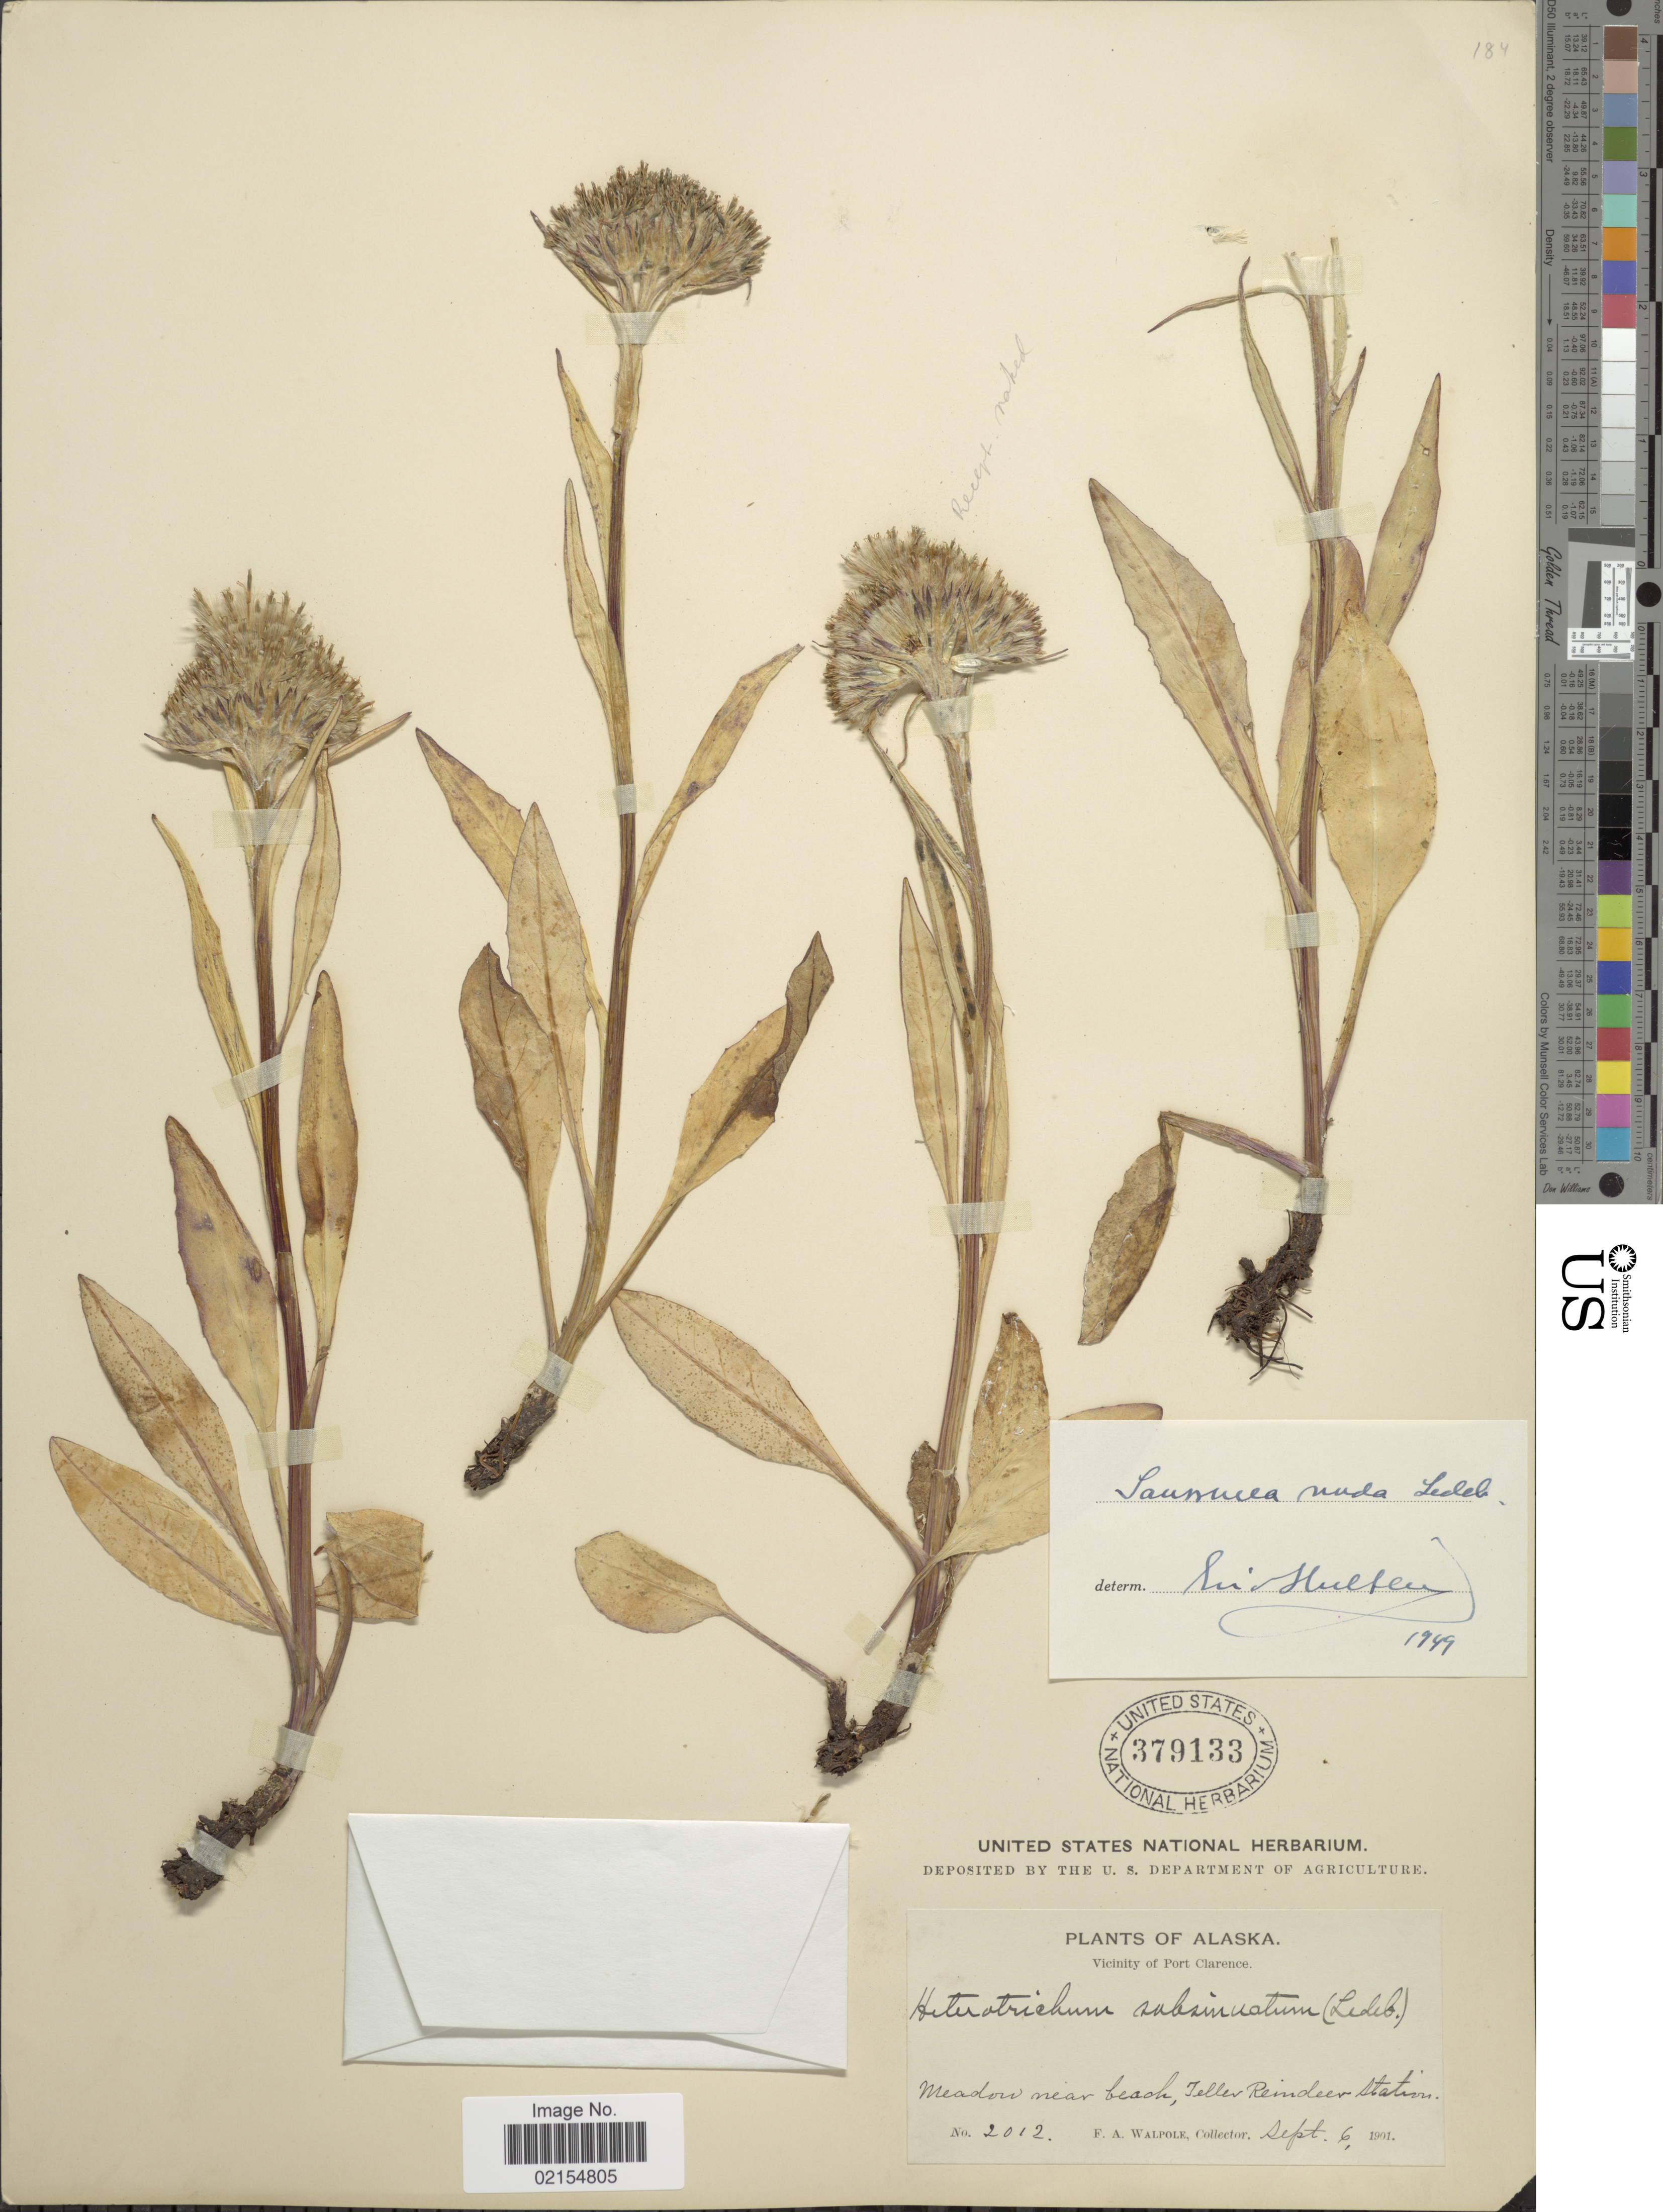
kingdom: Plantae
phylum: Tracheophyta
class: Magnoliopsida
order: Asterales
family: Asteraceae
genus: Saussurea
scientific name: Saussurea nuda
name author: Ledeb.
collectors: F. Walpole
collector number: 2012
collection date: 1901-09-06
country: United States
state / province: Alaska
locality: Vicinity of Port Clarence, Meadow near beach, Teller Reindeer Station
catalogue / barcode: US 379133